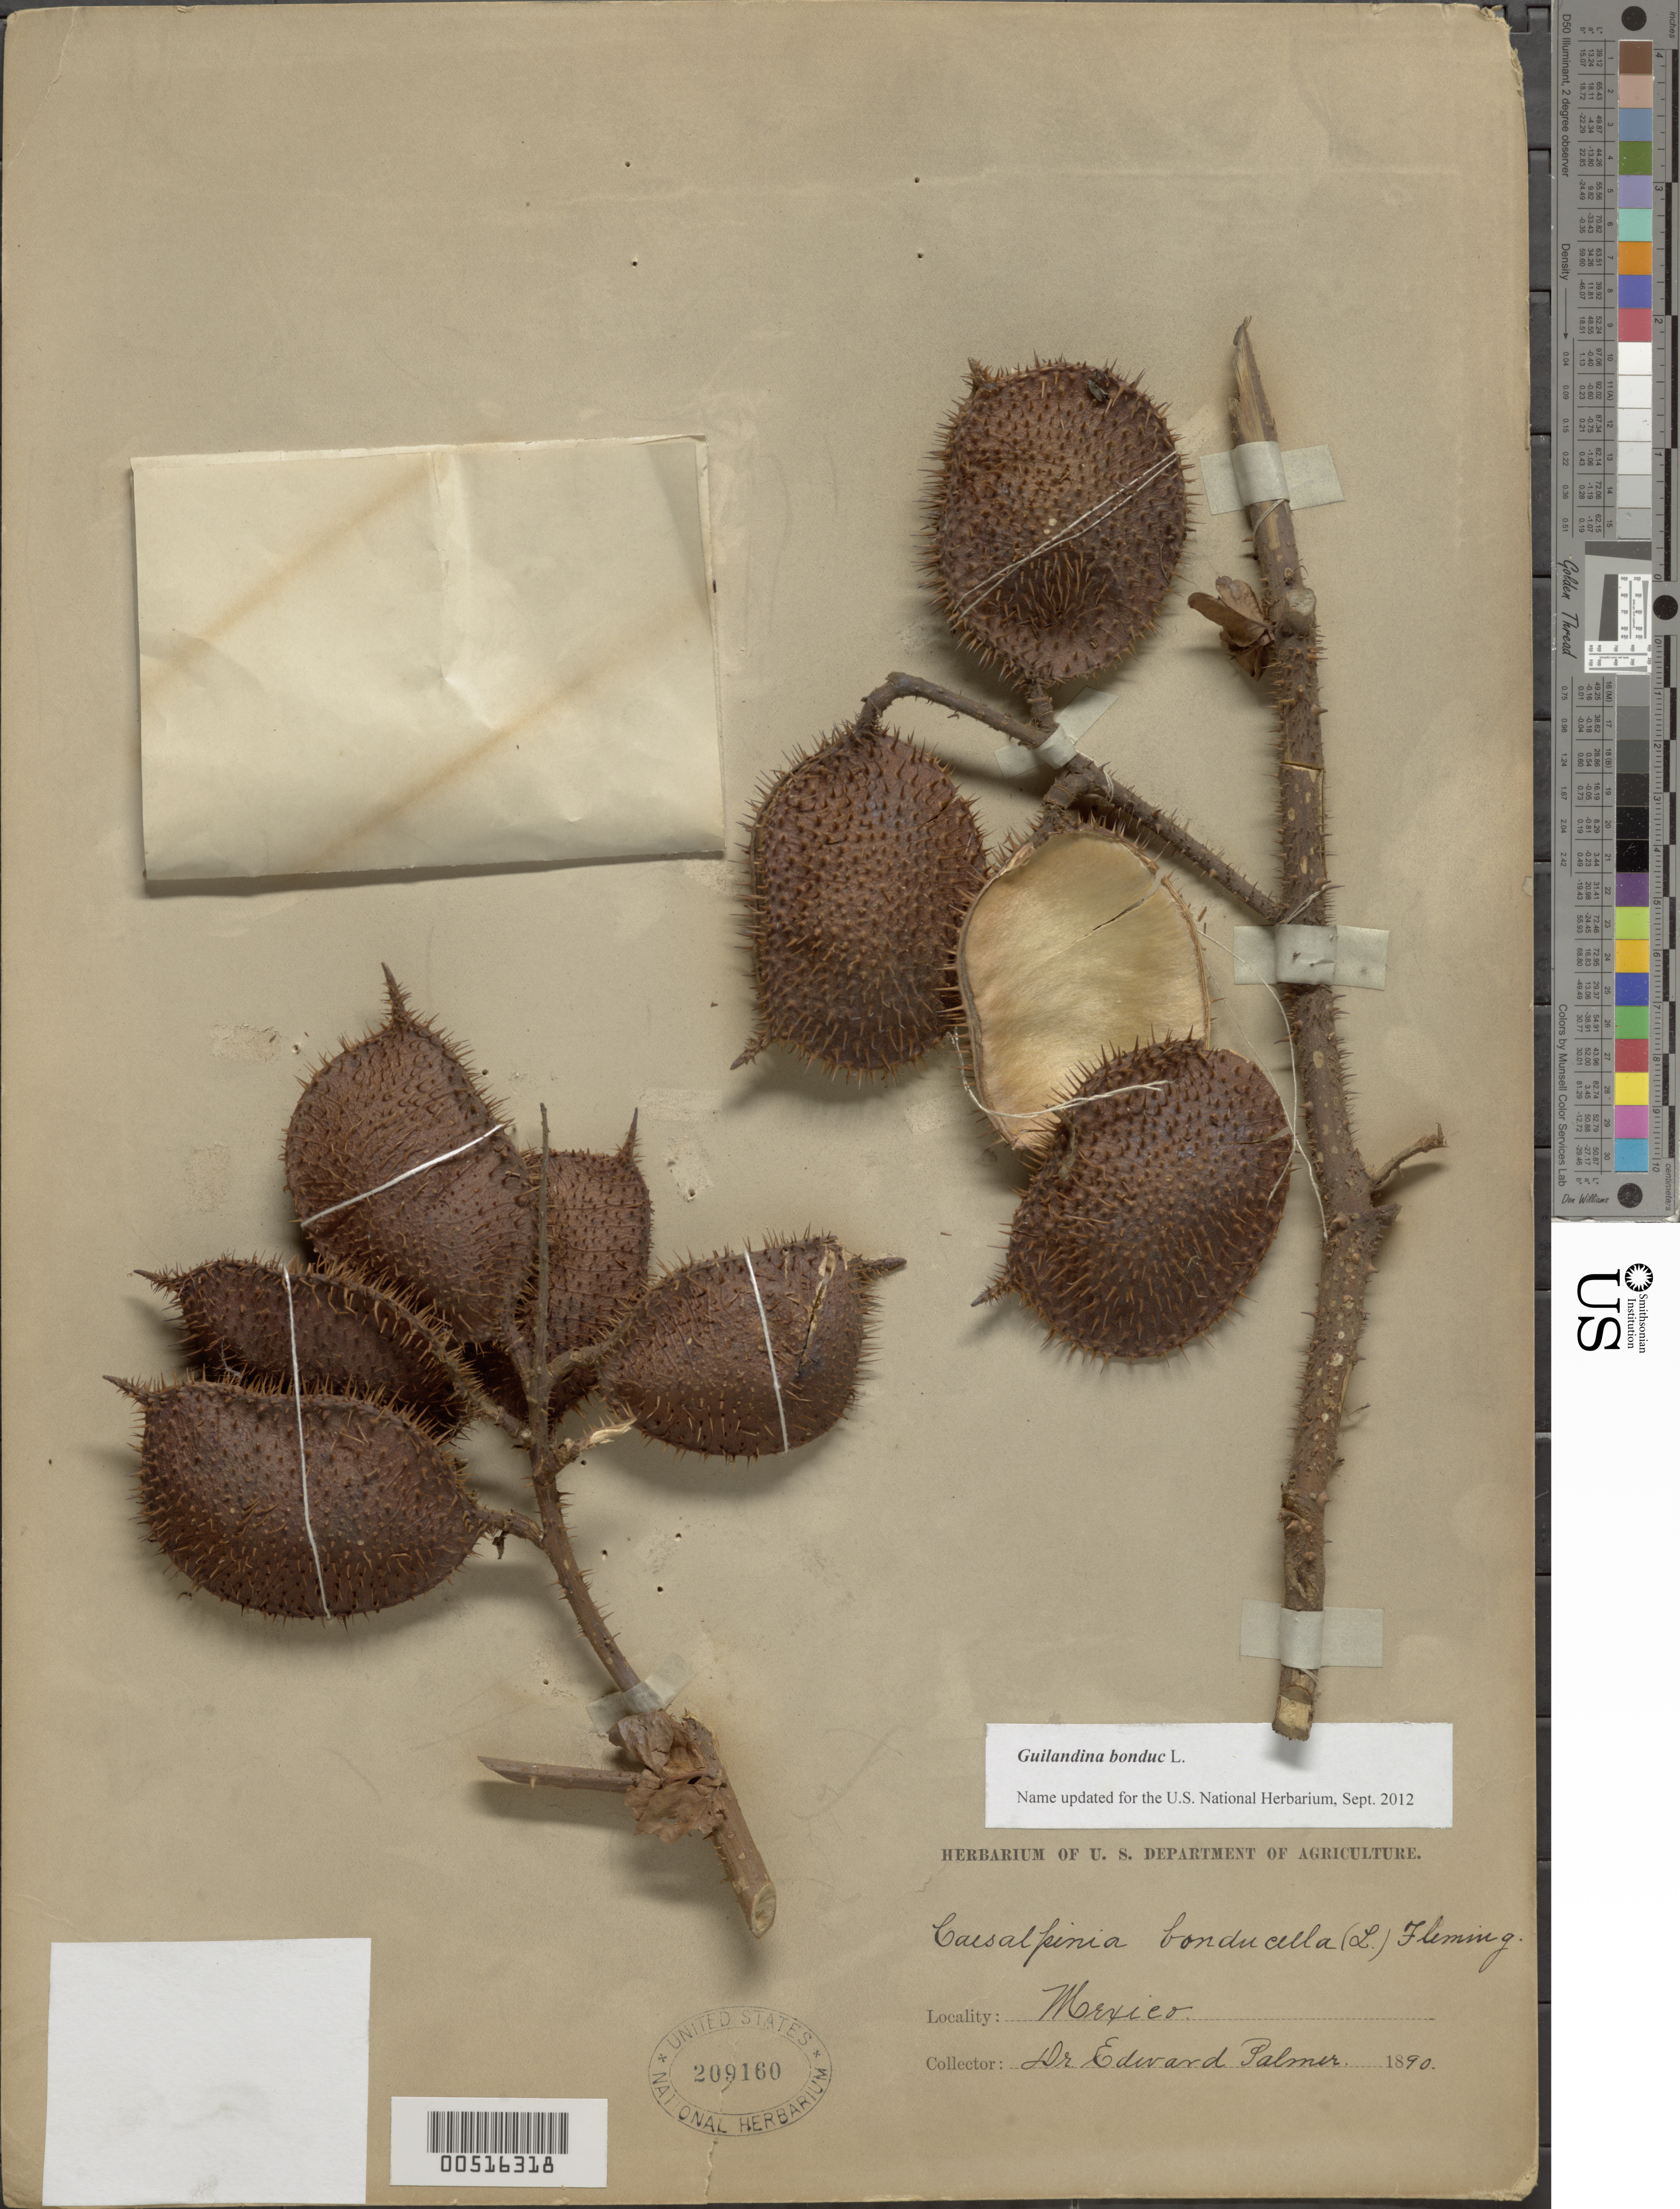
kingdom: Plantae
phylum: Tracheophyta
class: Magnoliopsida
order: Fabales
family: Fabaceae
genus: Guilandina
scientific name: Guilandina bonduc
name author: L.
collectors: E. Palmer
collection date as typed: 1890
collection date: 1890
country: Mexico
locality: E of Monserrat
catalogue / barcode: US 209160